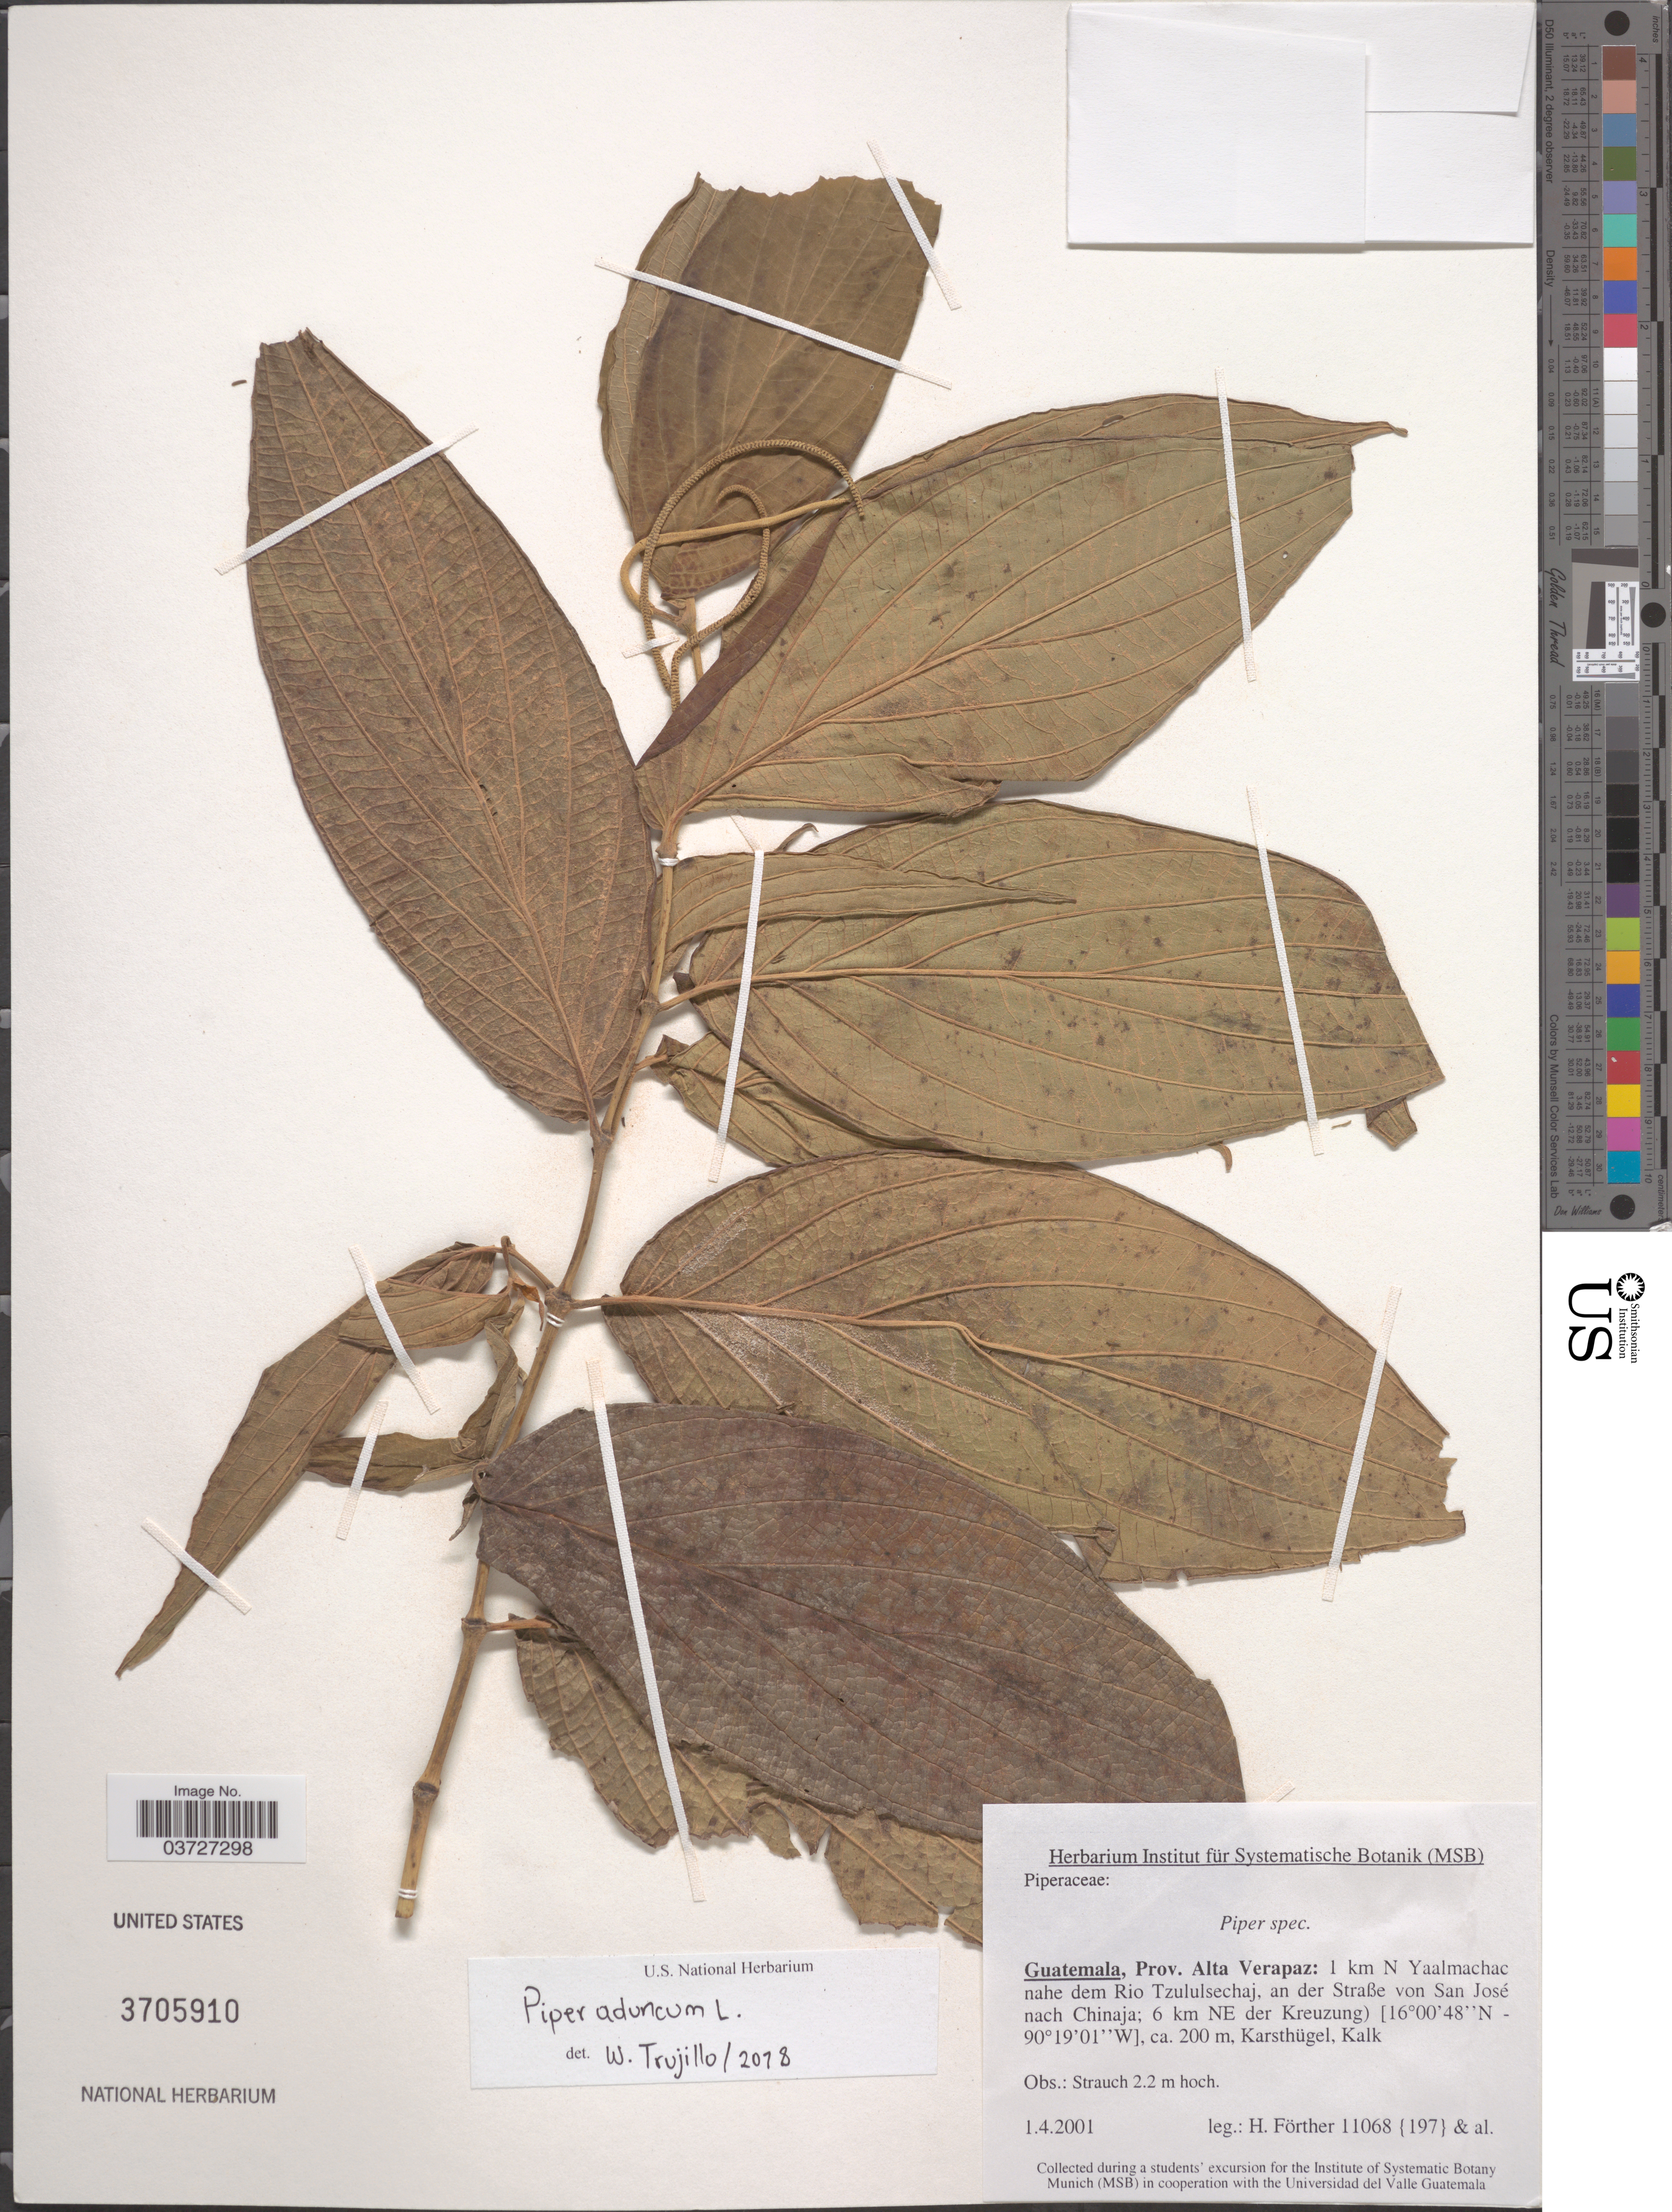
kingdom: Plantae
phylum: Tracheophyta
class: Magnoliopsida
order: Piperales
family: Piperaceae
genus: Piper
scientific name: Piper aduncum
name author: L.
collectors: H. Fôrther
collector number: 11068{197}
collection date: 2001-04-01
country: Guatemala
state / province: Alta Verapaz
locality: Prov. Alta Verapaz: 1 km N Yaalmachac nahe dem Rio Tzululsechaj, an der Straße von San José nach Chinaja; 6 km NE der Kreuzung), Karsthügel, Kalk.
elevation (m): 200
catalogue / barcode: US 3705910